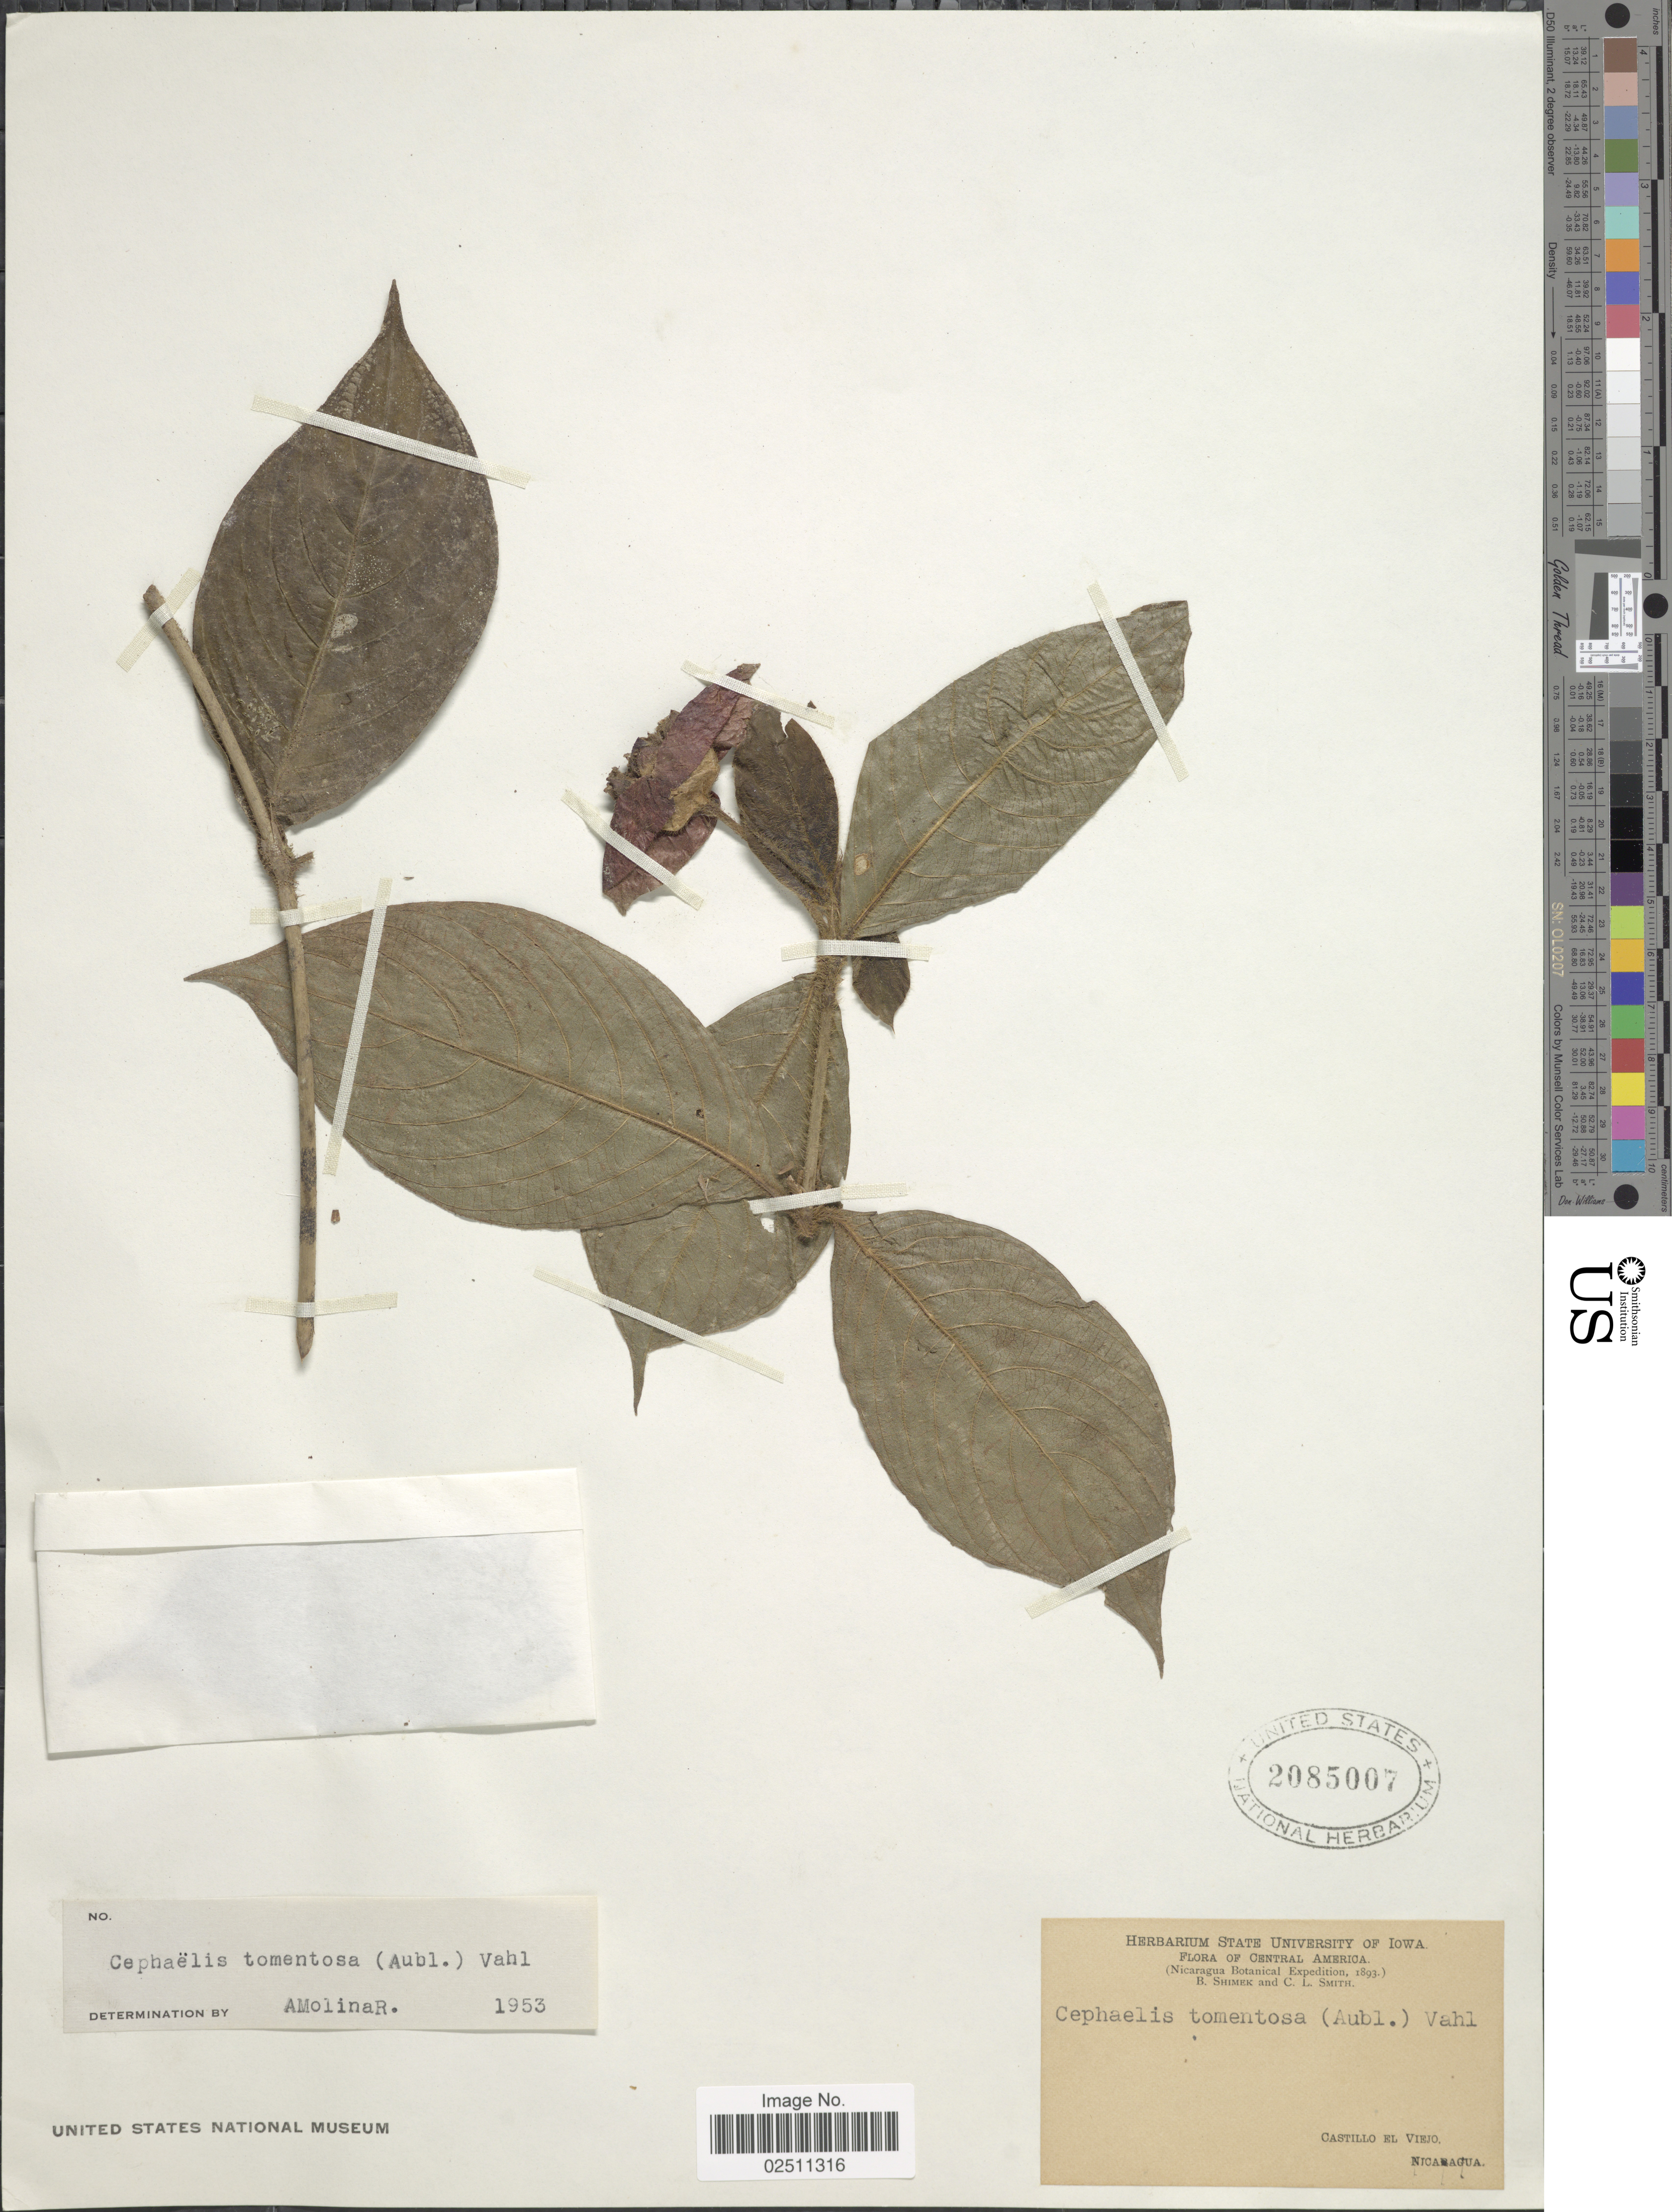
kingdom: Plantae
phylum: Tracheophyta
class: Magnoliopsida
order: Gentianales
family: Rubiaceae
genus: Psychotria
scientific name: Psychotria poeppigiana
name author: Müll. Arg.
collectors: B. Shimek & C. L. Smith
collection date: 1893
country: Nicaragua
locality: Castillo El Viejo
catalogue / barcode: US 2085007